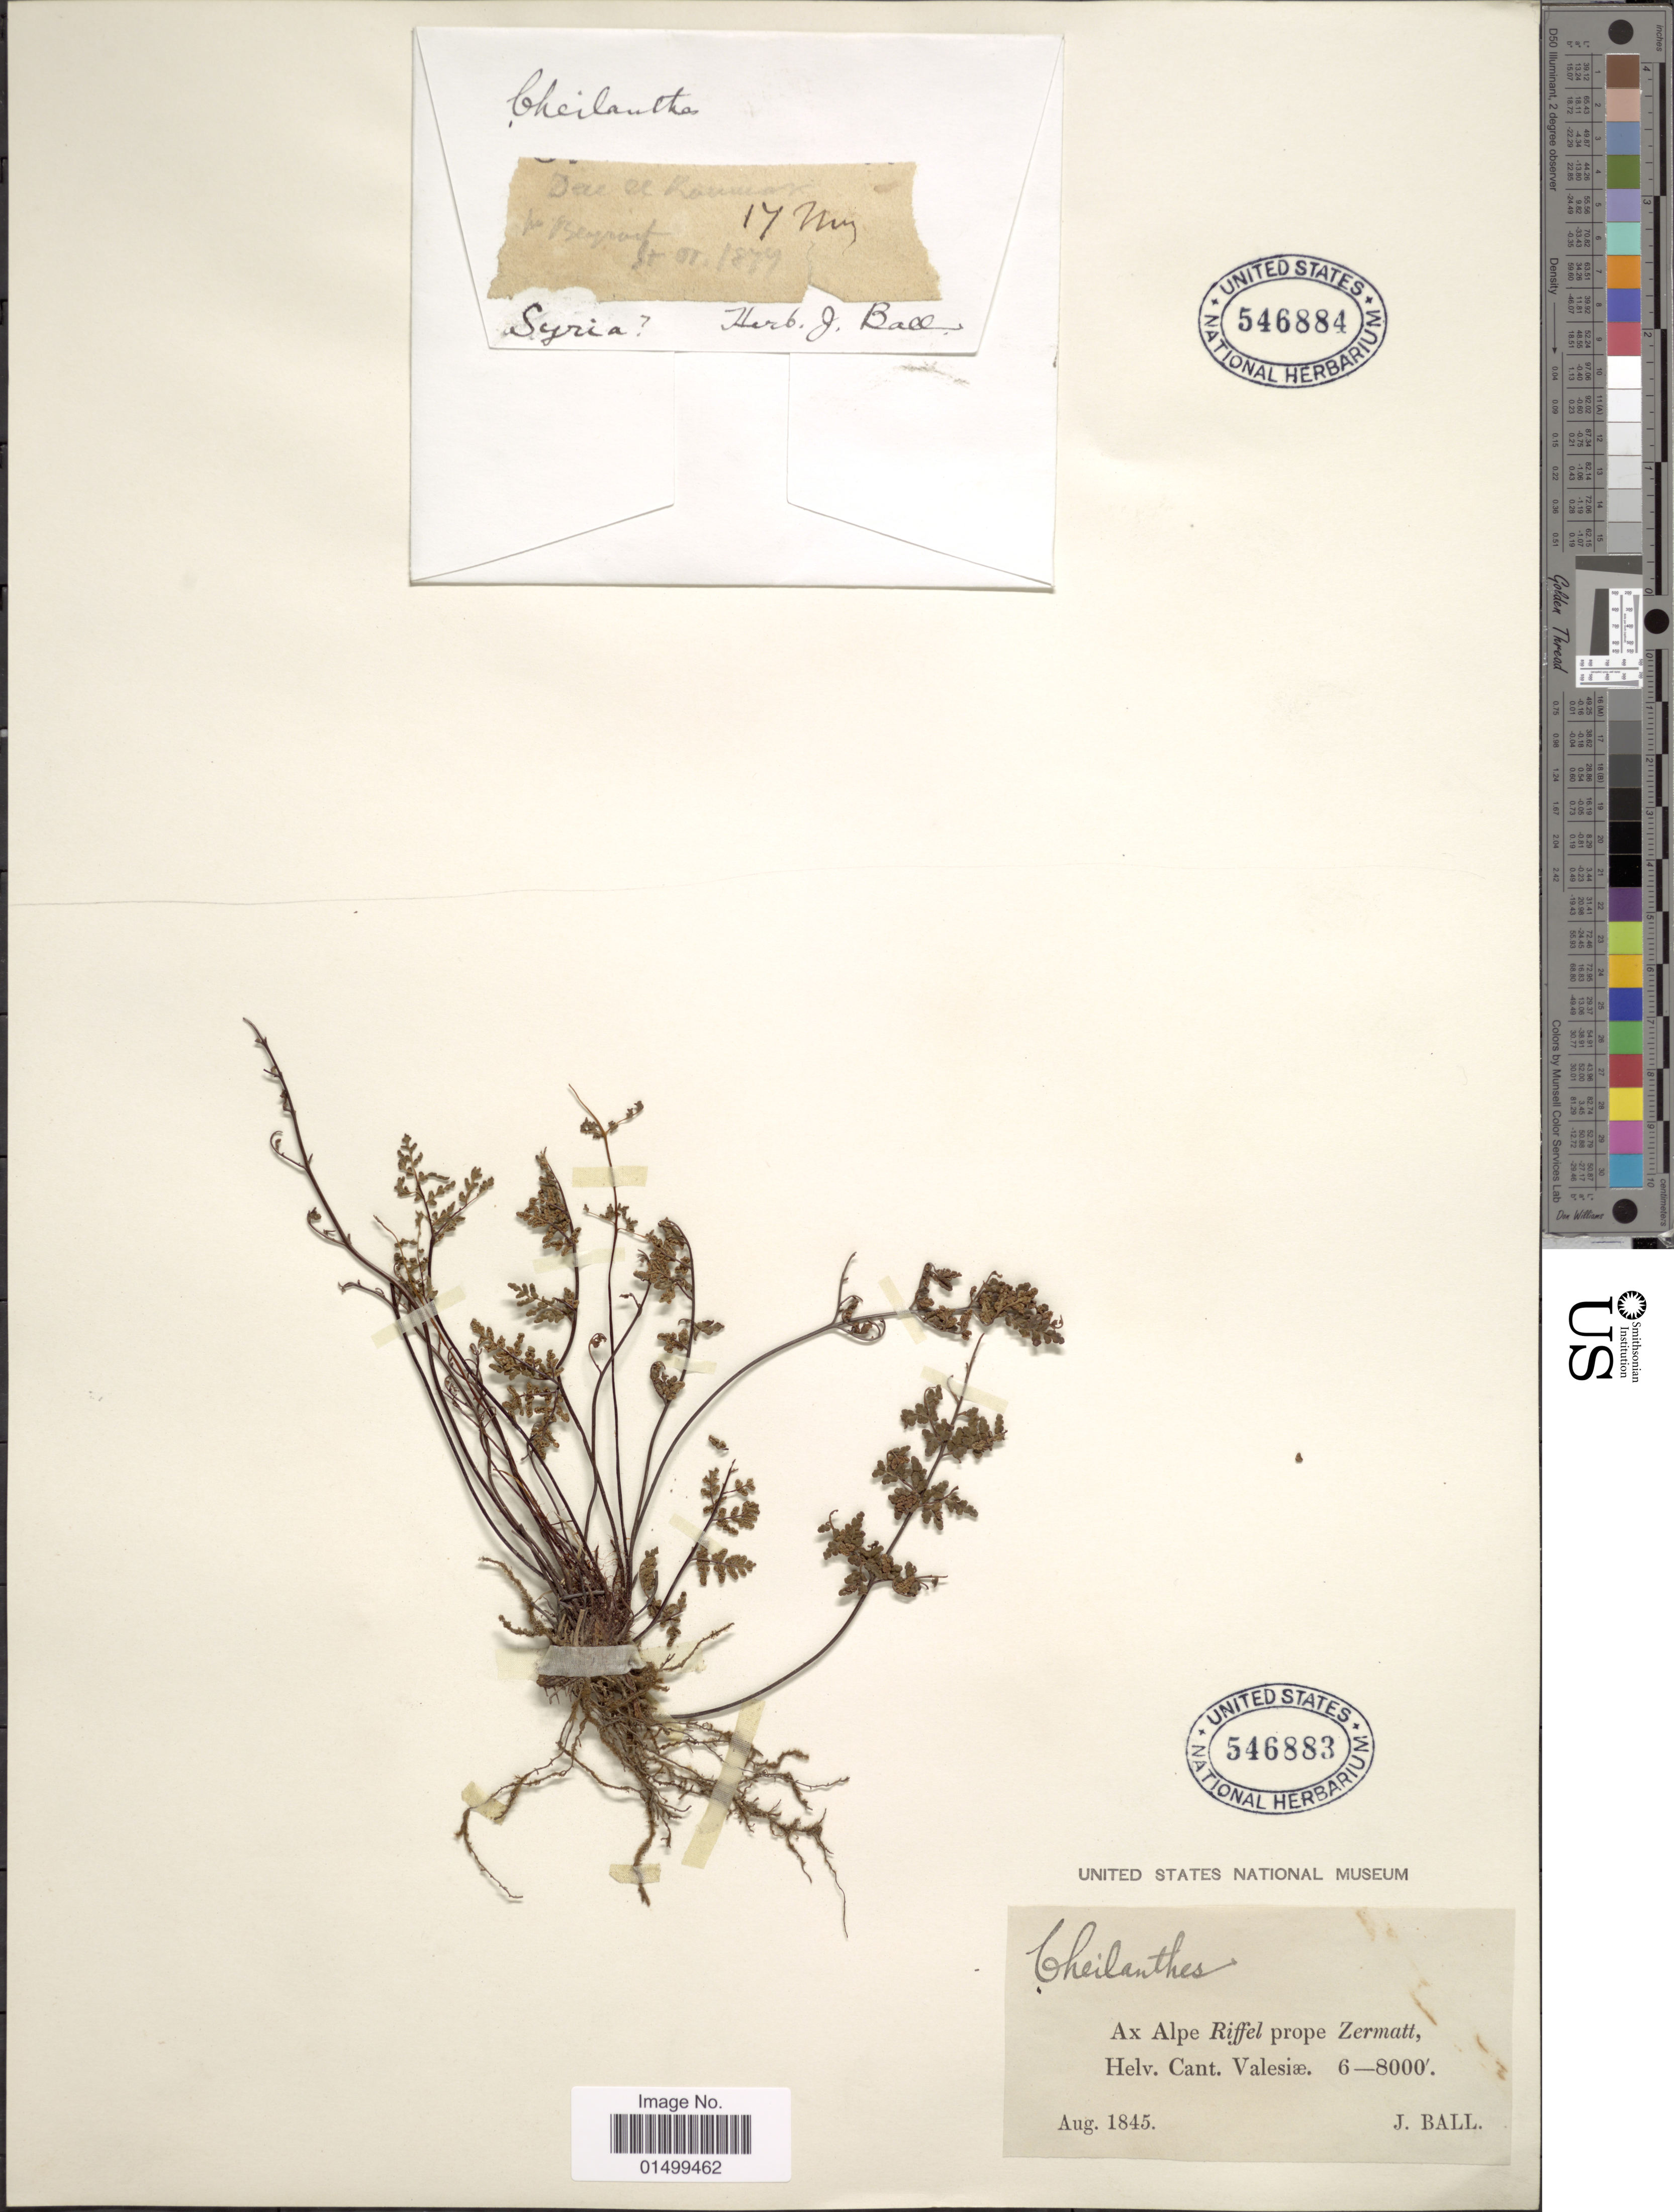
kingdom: Plantae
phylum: Tracheophyta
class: Polypodiopsida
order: Polypodiales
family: Pteridaceae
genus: Cheilanthes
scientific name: Cheilanthes pteridioides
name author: (Reichard) C. Chr.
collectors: ex herb. John Ball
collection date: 1879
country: Syria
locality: Mt, Beymout [interpreted]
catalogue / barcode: US 546884-2